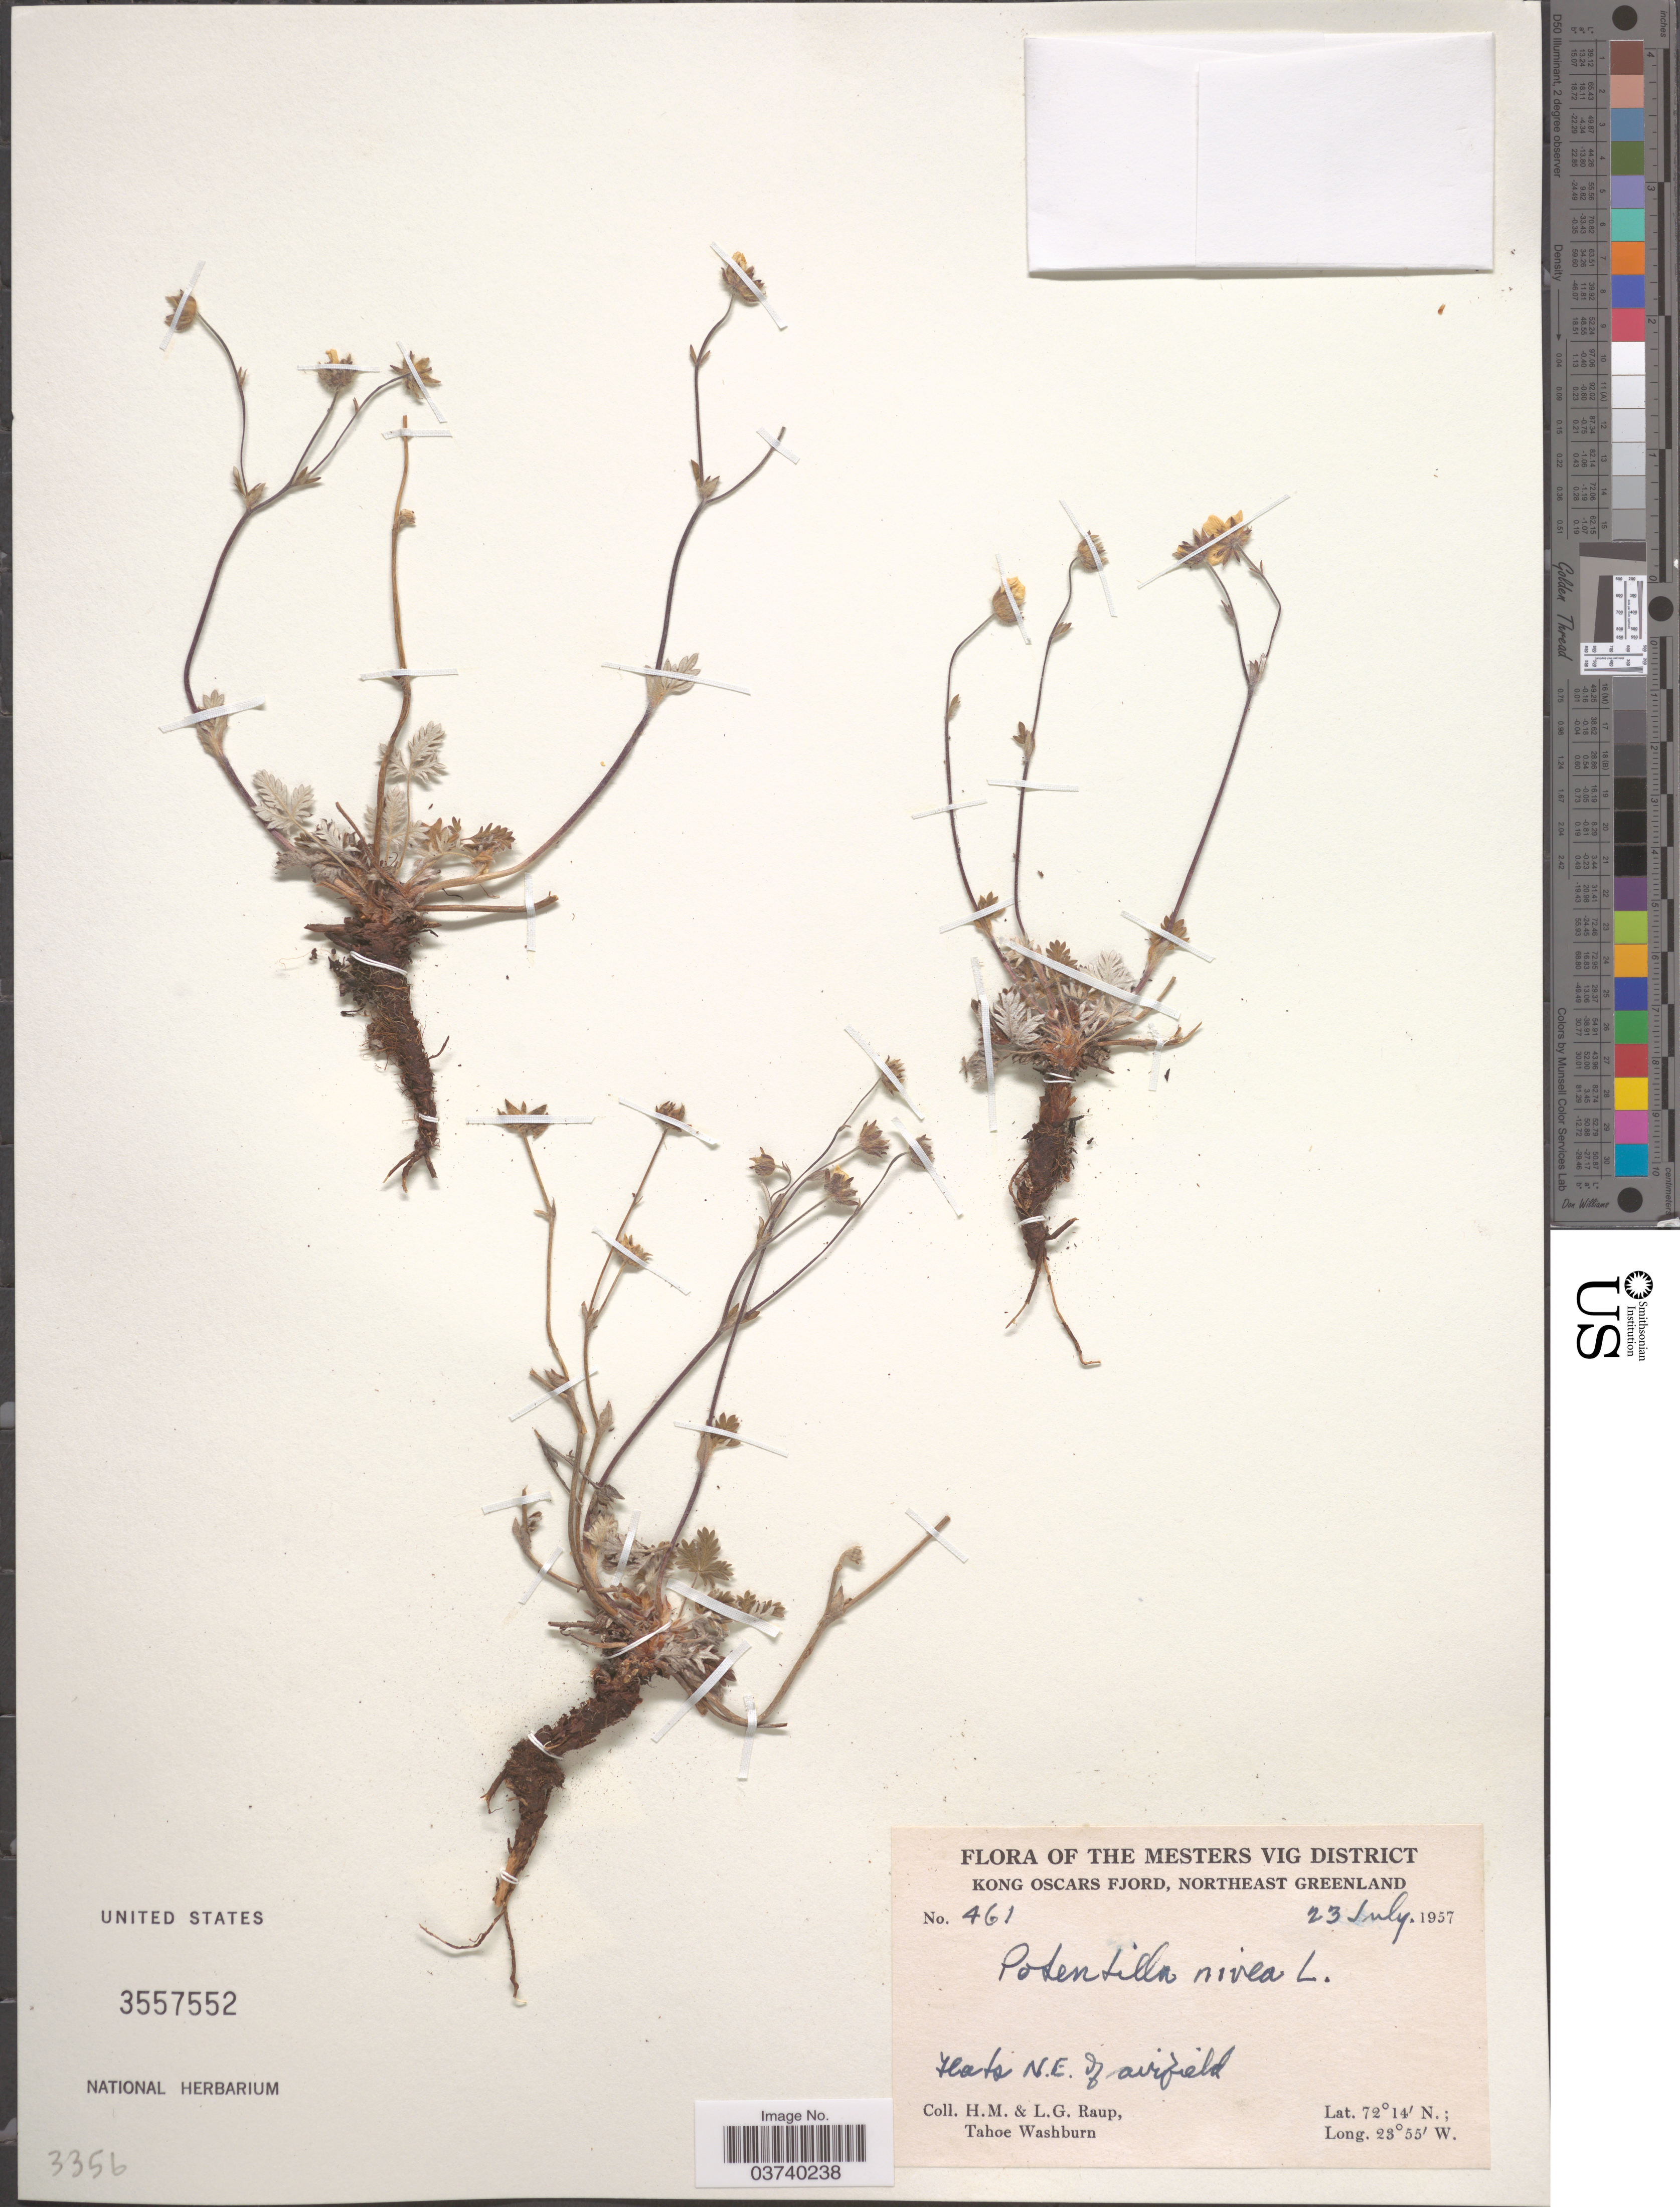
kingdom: Plantae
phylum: Tracheophyta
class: Magnoliopsida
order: Rosales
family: Rosaceae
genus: Potentilla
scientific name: Potentilla nivea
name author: L.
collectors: H. Raup & L. Raup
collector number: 461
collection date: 1957-07-23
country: Greenland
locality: The Mesters Vig District. Kong Oscars Fjord, Northeast Greenland. Flats N. E. of airfield.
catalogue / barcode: US 3557552